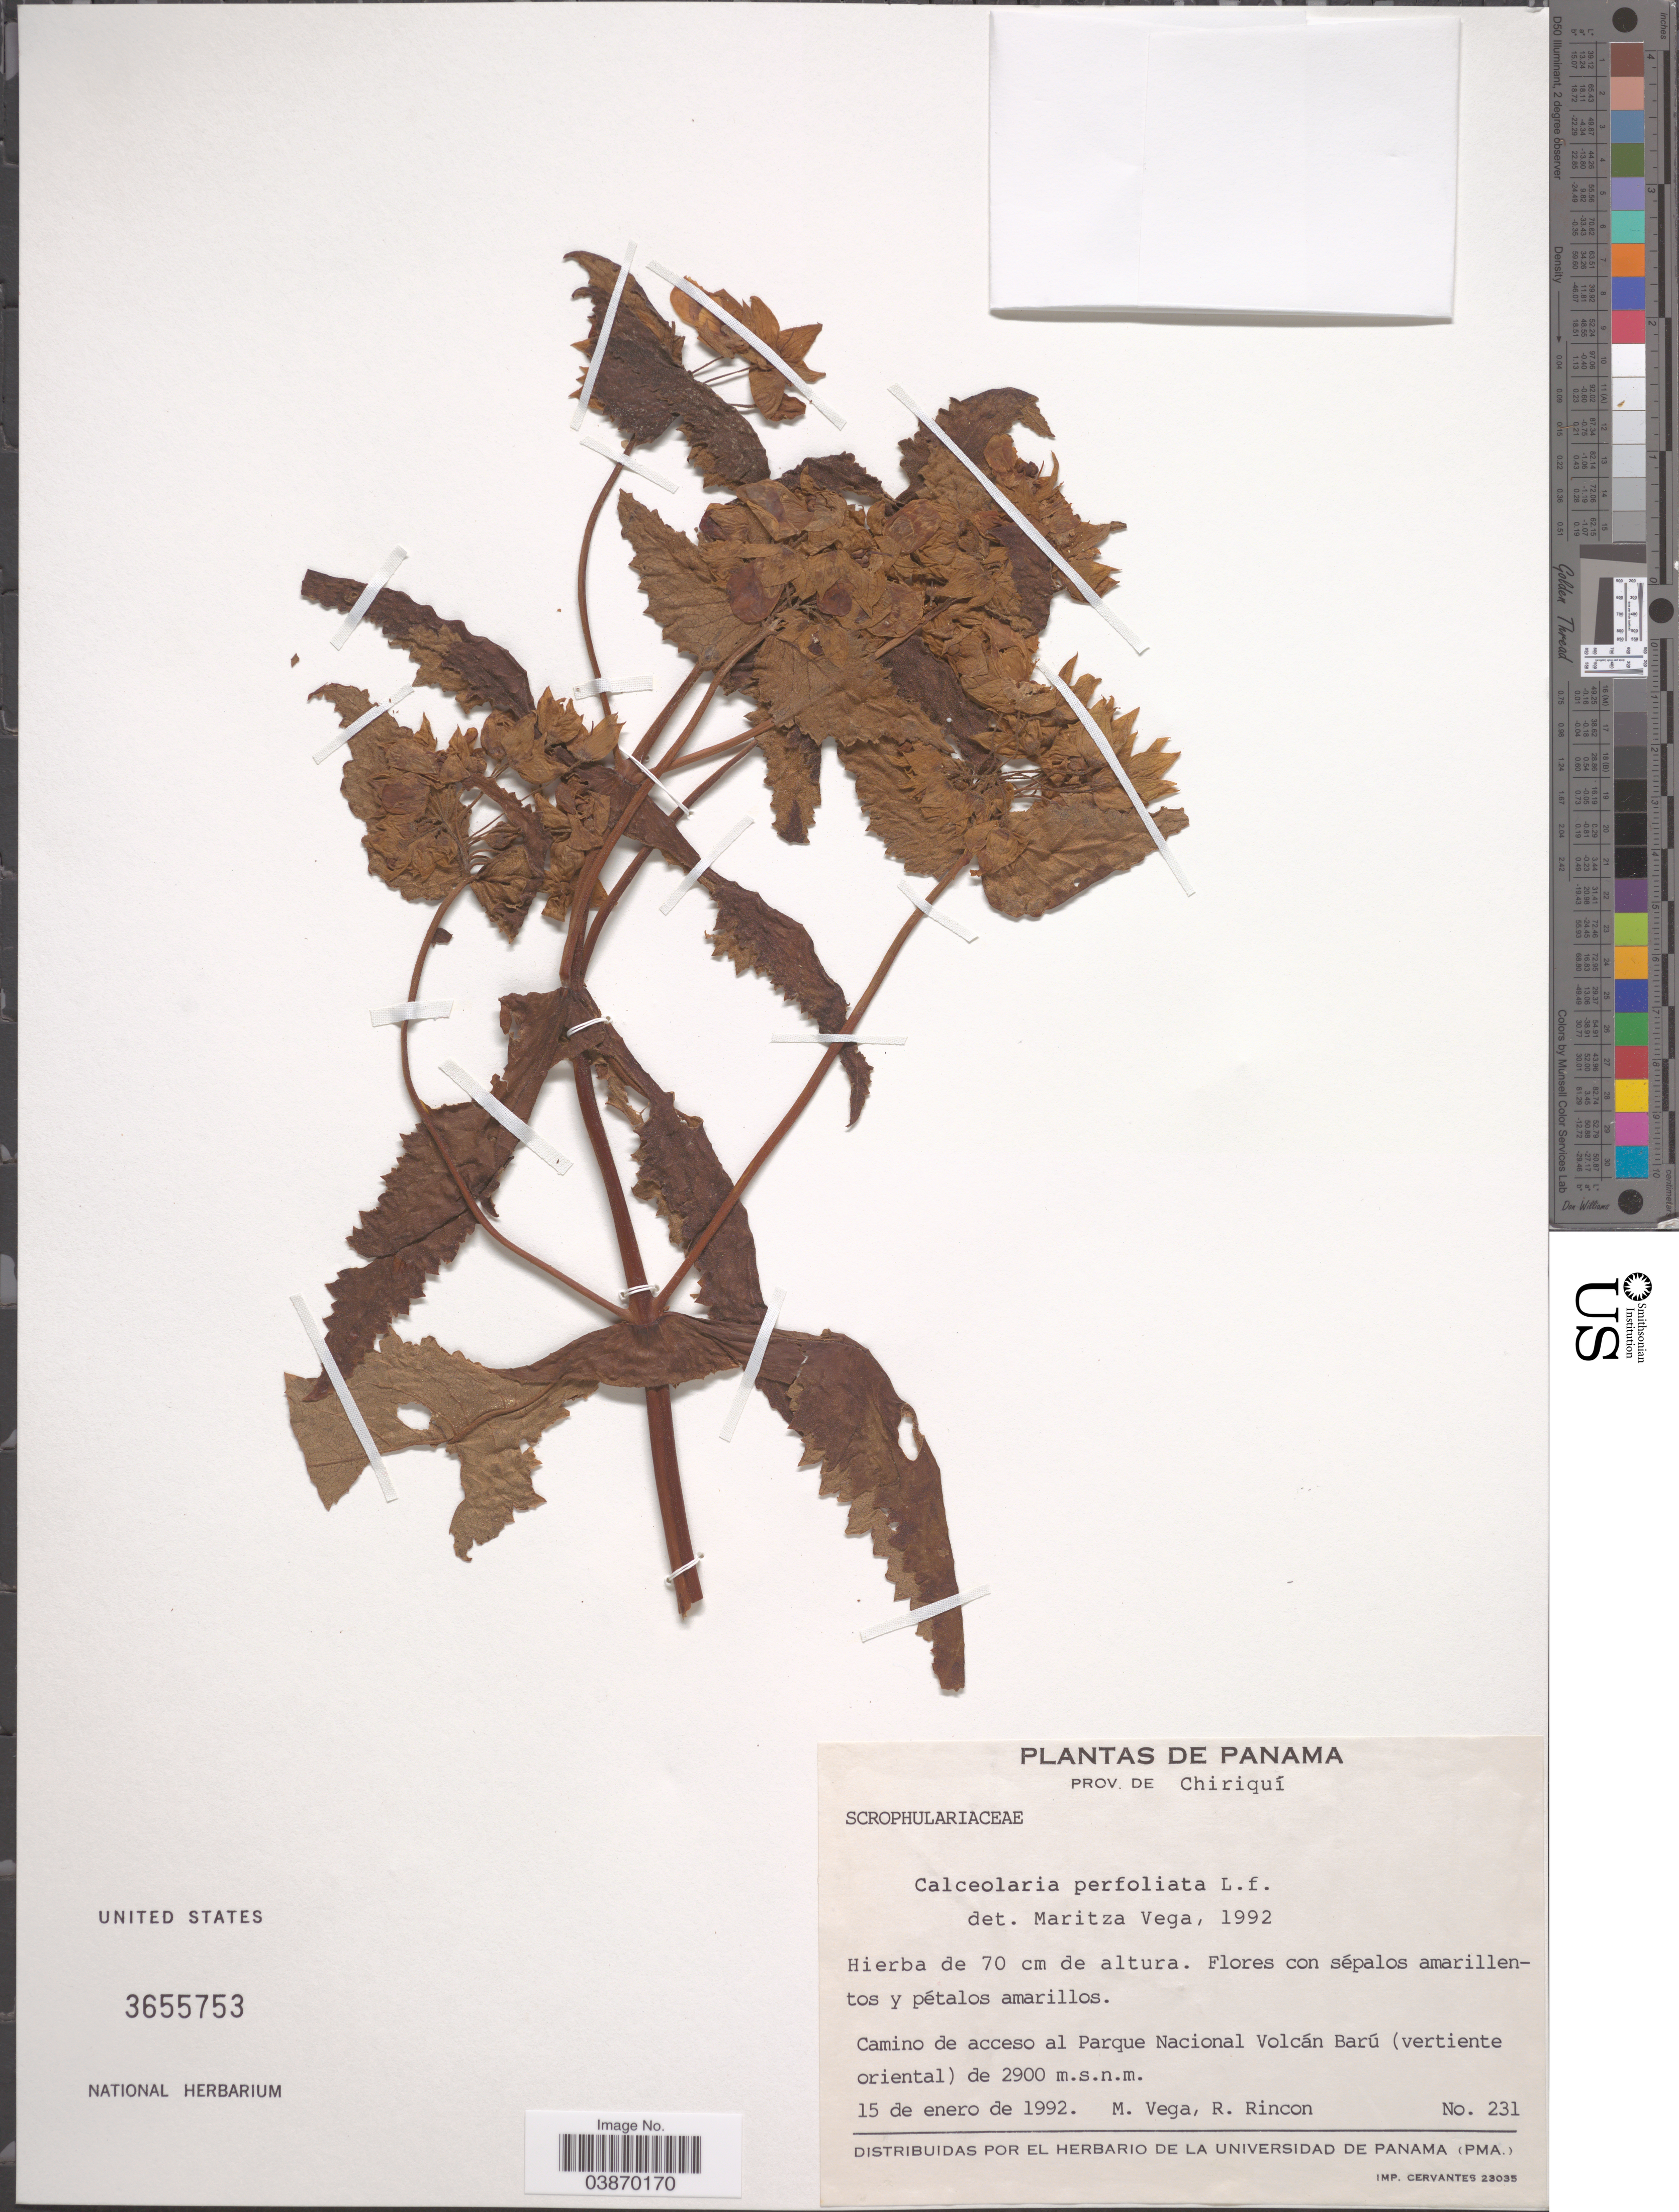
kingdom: Plantae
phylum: Tracheophyta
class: Magnoliopsida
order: Lamiales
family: Calceolariaceae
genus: Calceolaria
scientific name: Calceolaria perfoliata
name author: L. f.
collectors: M. Vega & R. Rincon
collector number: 231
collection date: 1992-01-15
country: Panama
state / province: Chiriqui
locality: Camino de acceso al Parque Nacional Volcán Barú (vertiente oriental).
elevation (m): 2900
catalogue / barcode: US 3655753